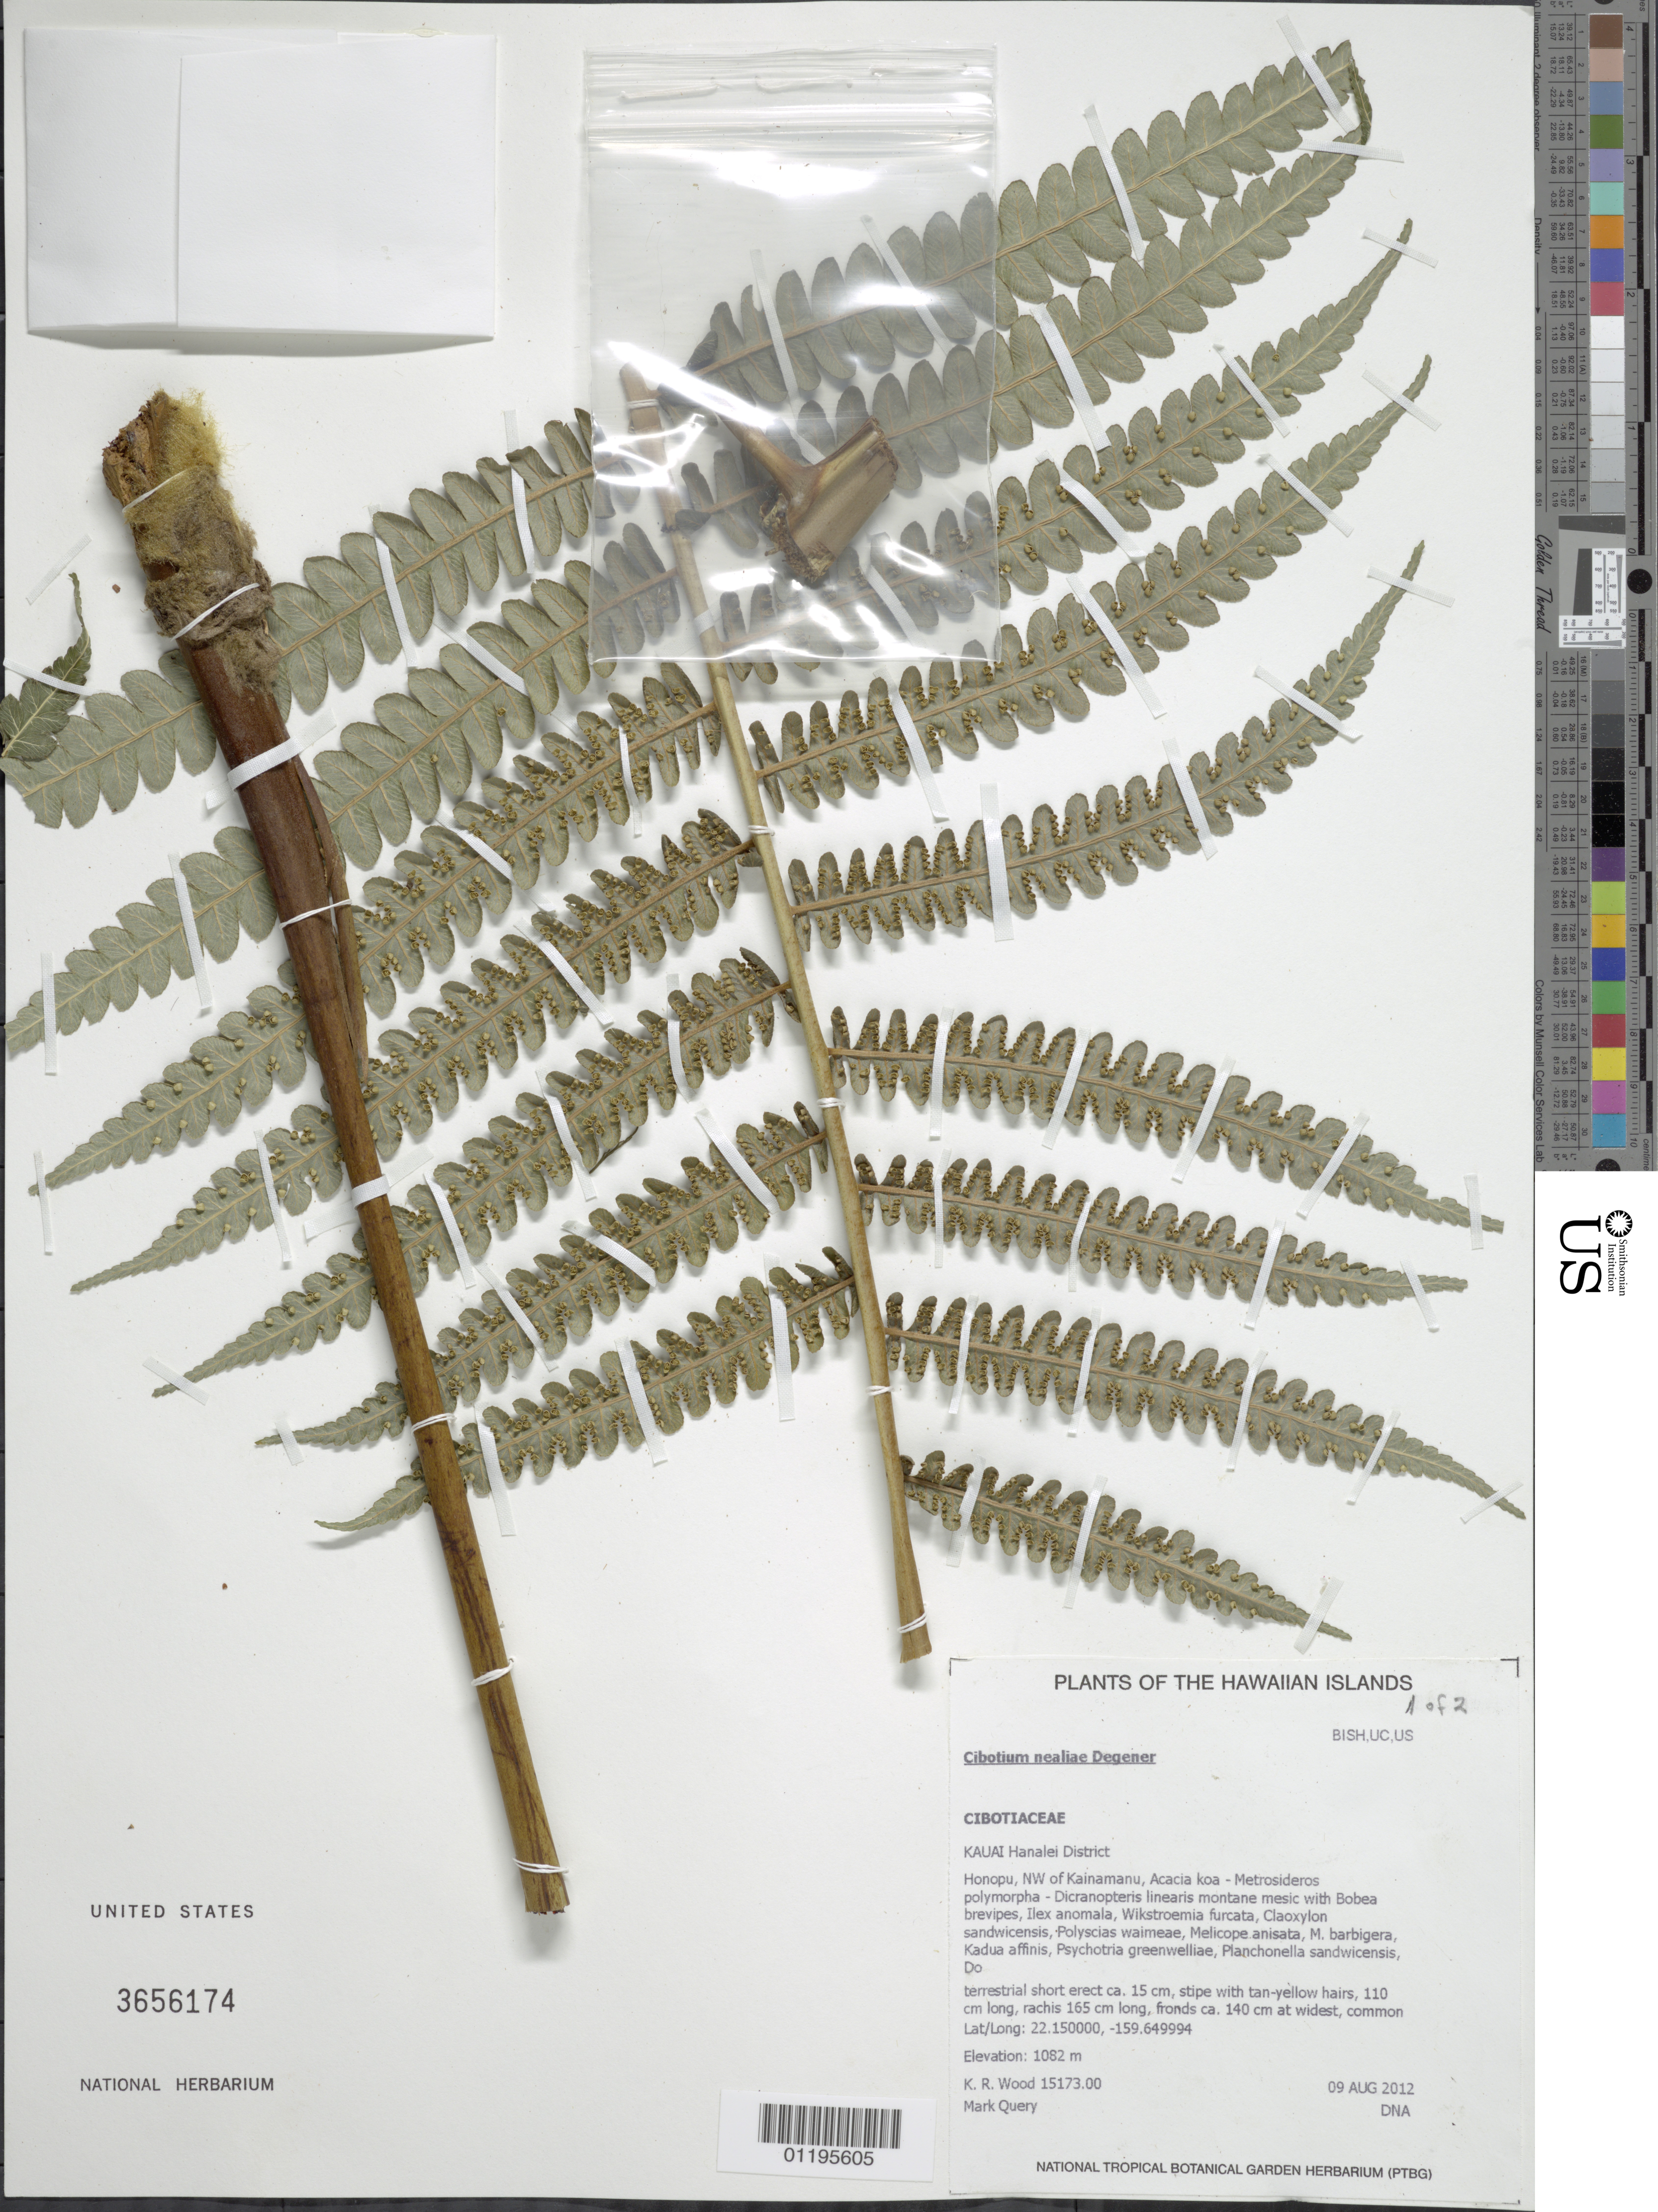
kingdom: Plantae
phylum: Tracheophyta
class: Polypodiopsida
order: Cyatheales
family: Cibotiaceae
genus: Cibotium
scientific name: Cibotium nealiae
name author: O. Deg.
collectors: K. R. Wood & M. Query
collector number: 15173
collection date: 2012-08-09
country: United States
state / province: Hawaii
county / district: Kauai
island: Kaua'i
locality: Hanalei District, Honopu, NW of Kainamanu.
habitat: Montane mesic forest.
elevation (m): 1082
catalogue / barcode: US 3656174